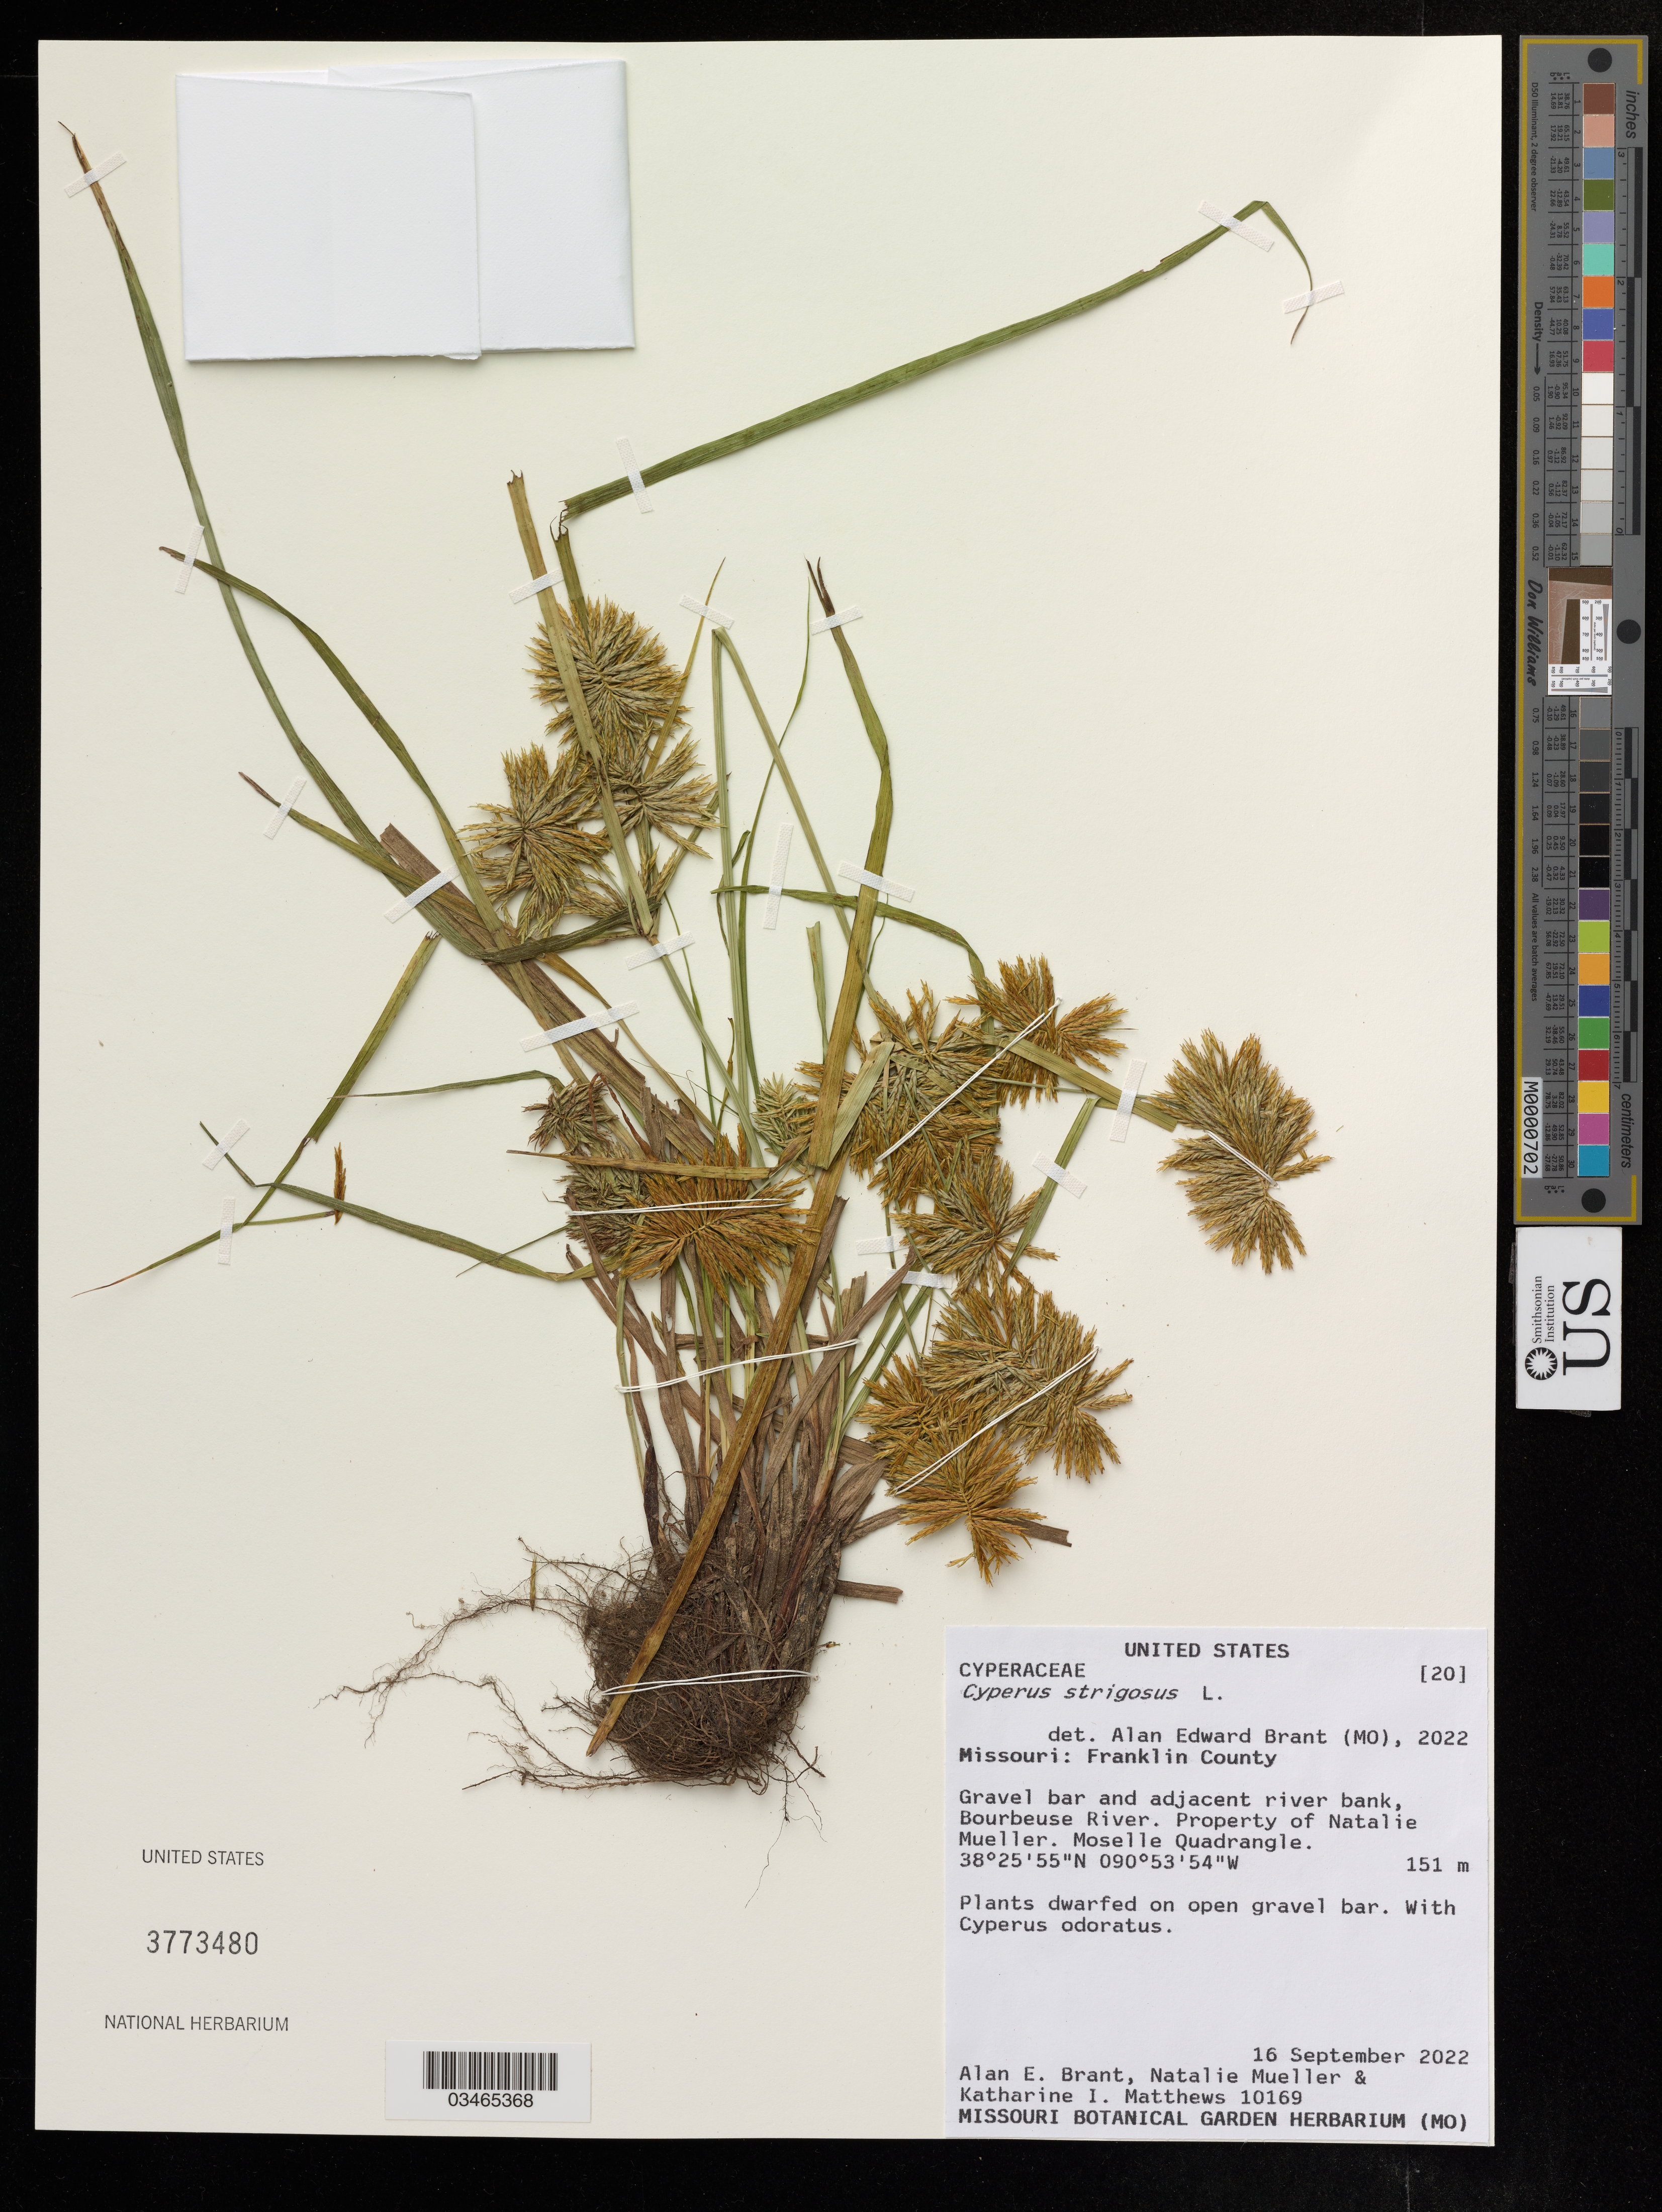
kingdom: Plantae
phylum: Tracheophyta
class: Liliopsida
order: Poales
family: Cyperaceae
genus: Cyperus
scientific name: Cyperus strigosus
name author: L.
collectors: A. Brant, N. Mueller & K. Matthews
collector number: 10169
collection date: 2022-09-16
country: United States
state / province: Missouri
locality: Franklin County, Gravel bar and adjacent river bank, Bourbeuse River.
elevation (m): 151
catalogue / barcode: US 3773480